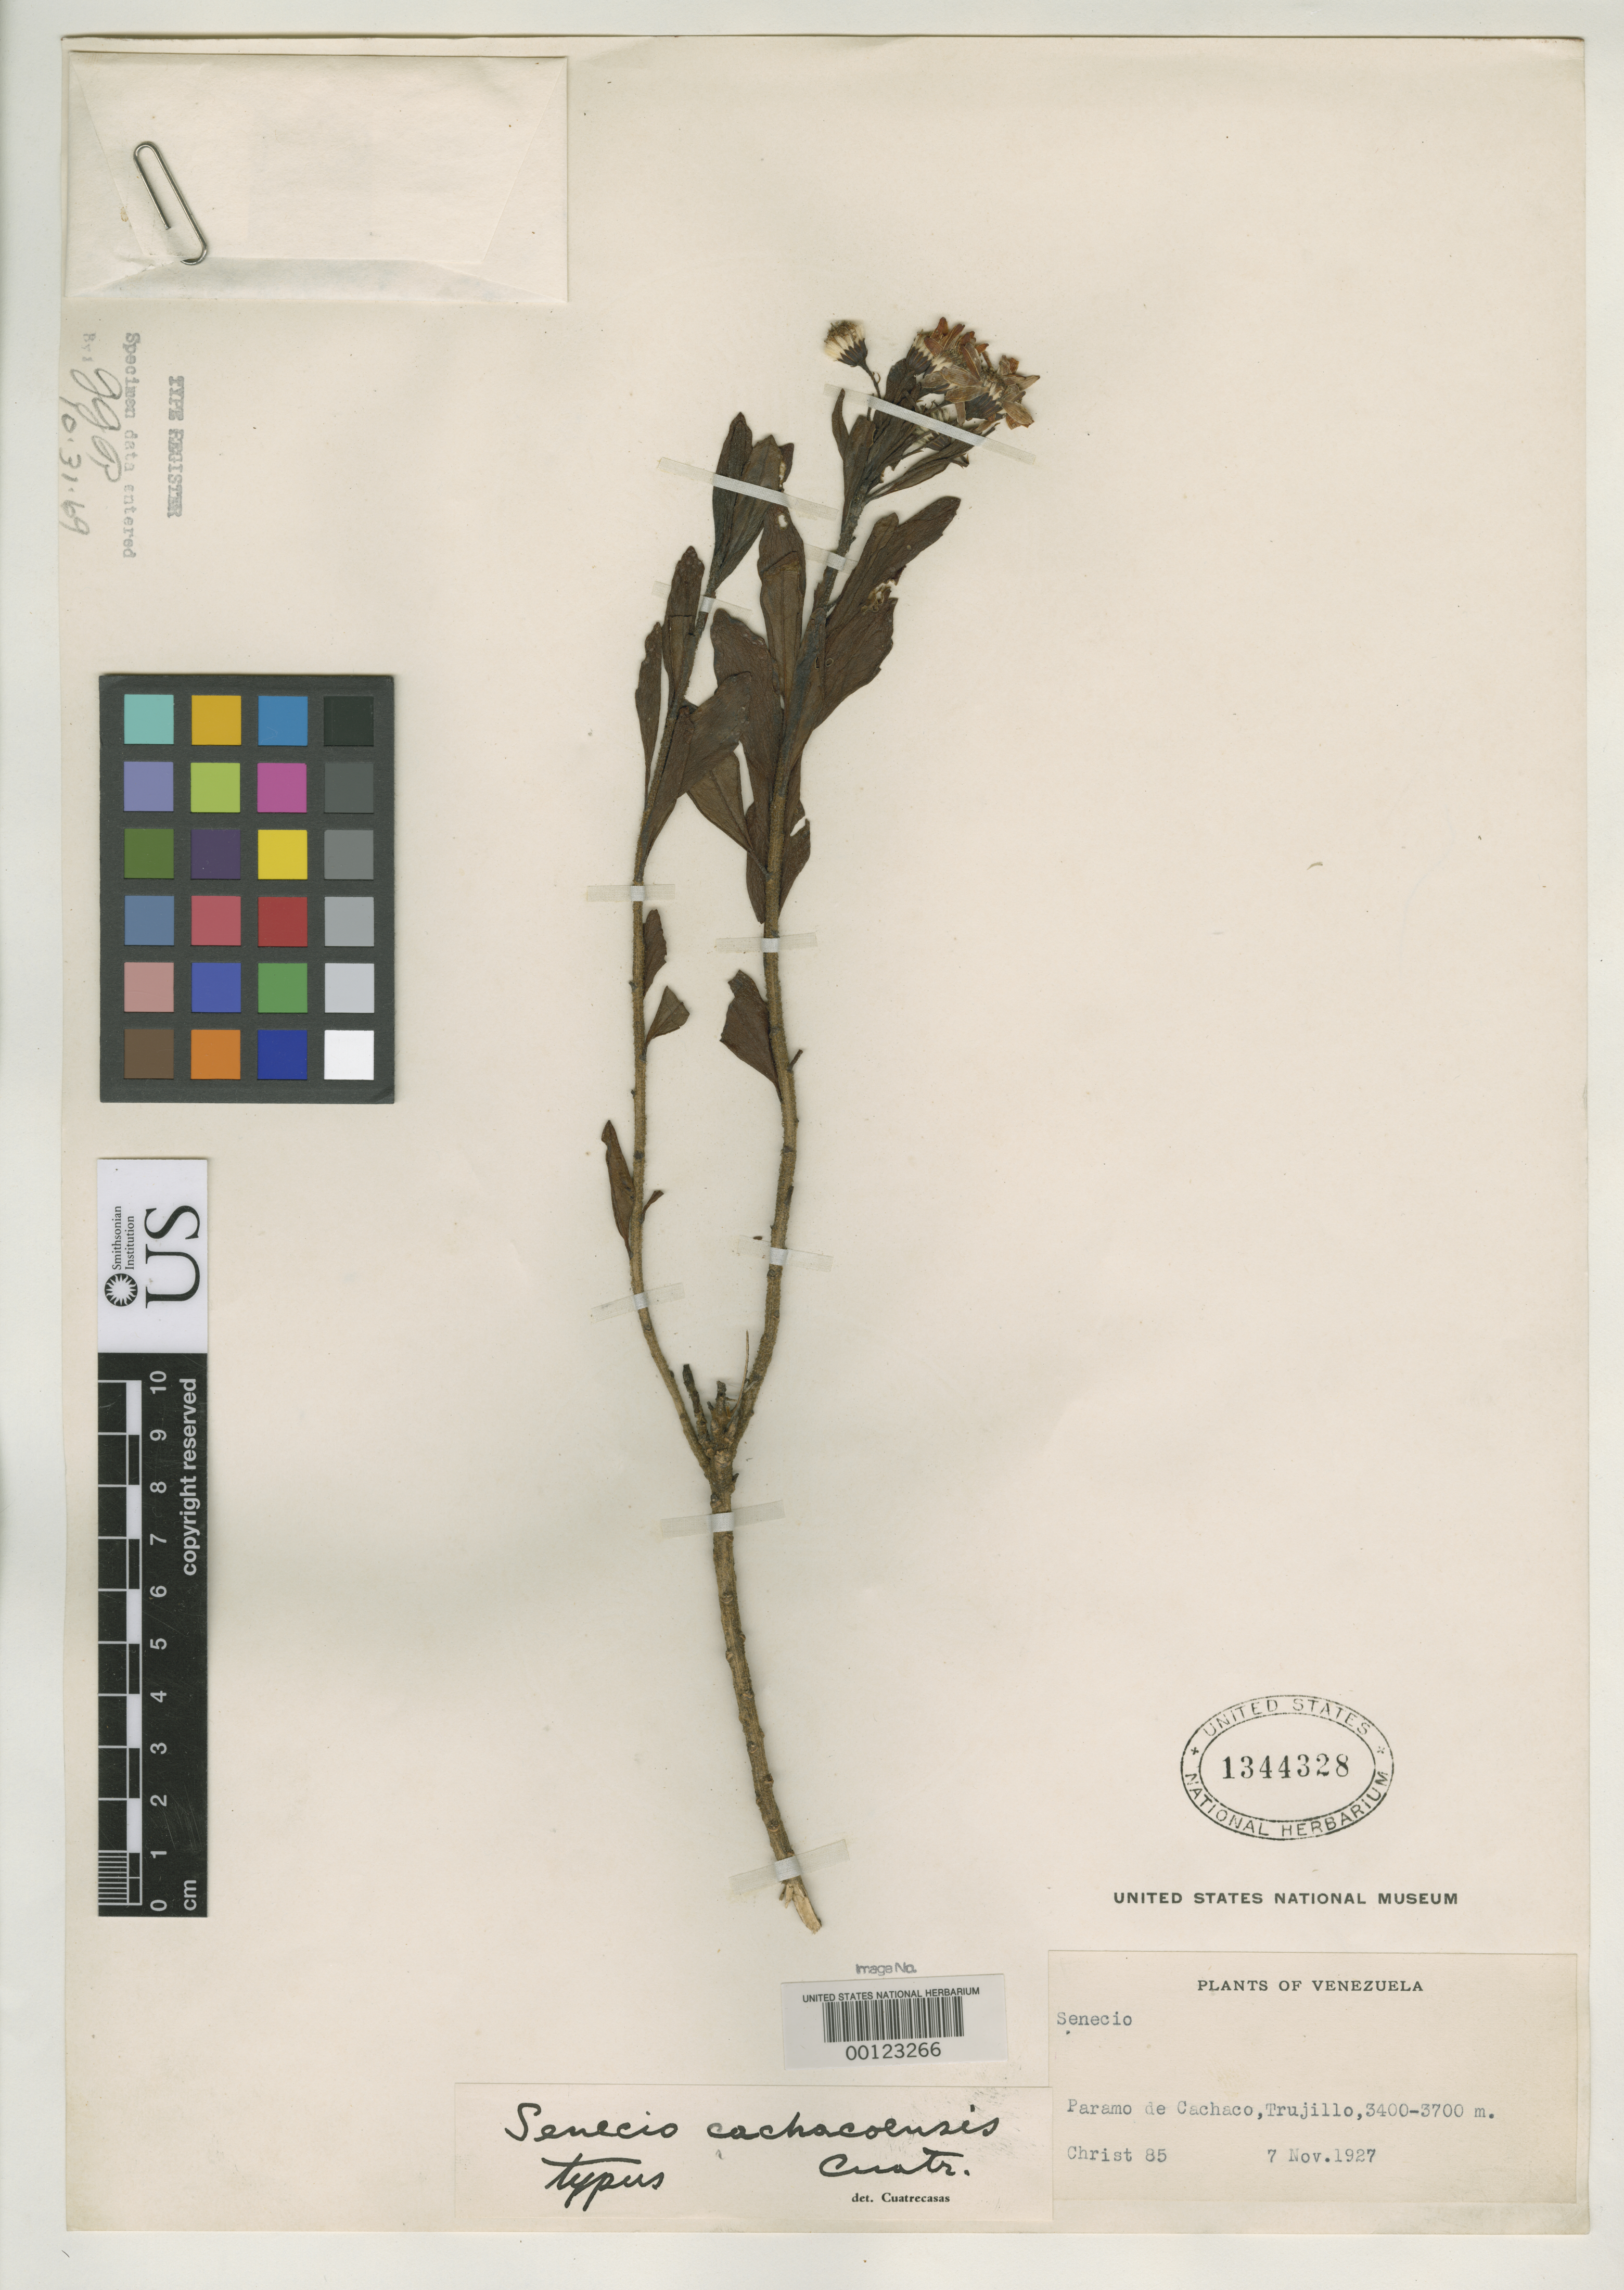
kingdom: Plantae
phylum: Tracheophyta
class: Magnoliopsida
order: Asterales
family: Asteraceae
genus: Senecio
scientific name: Senecio cachacoensis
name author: Cuatrec.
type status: Holotype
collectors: Christ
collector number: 85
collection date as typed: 07 Nov 1927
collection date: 1927-11-07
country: Venezuela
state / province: Trujillo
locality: Páramo de Cachaco.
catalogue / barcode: US 1344328